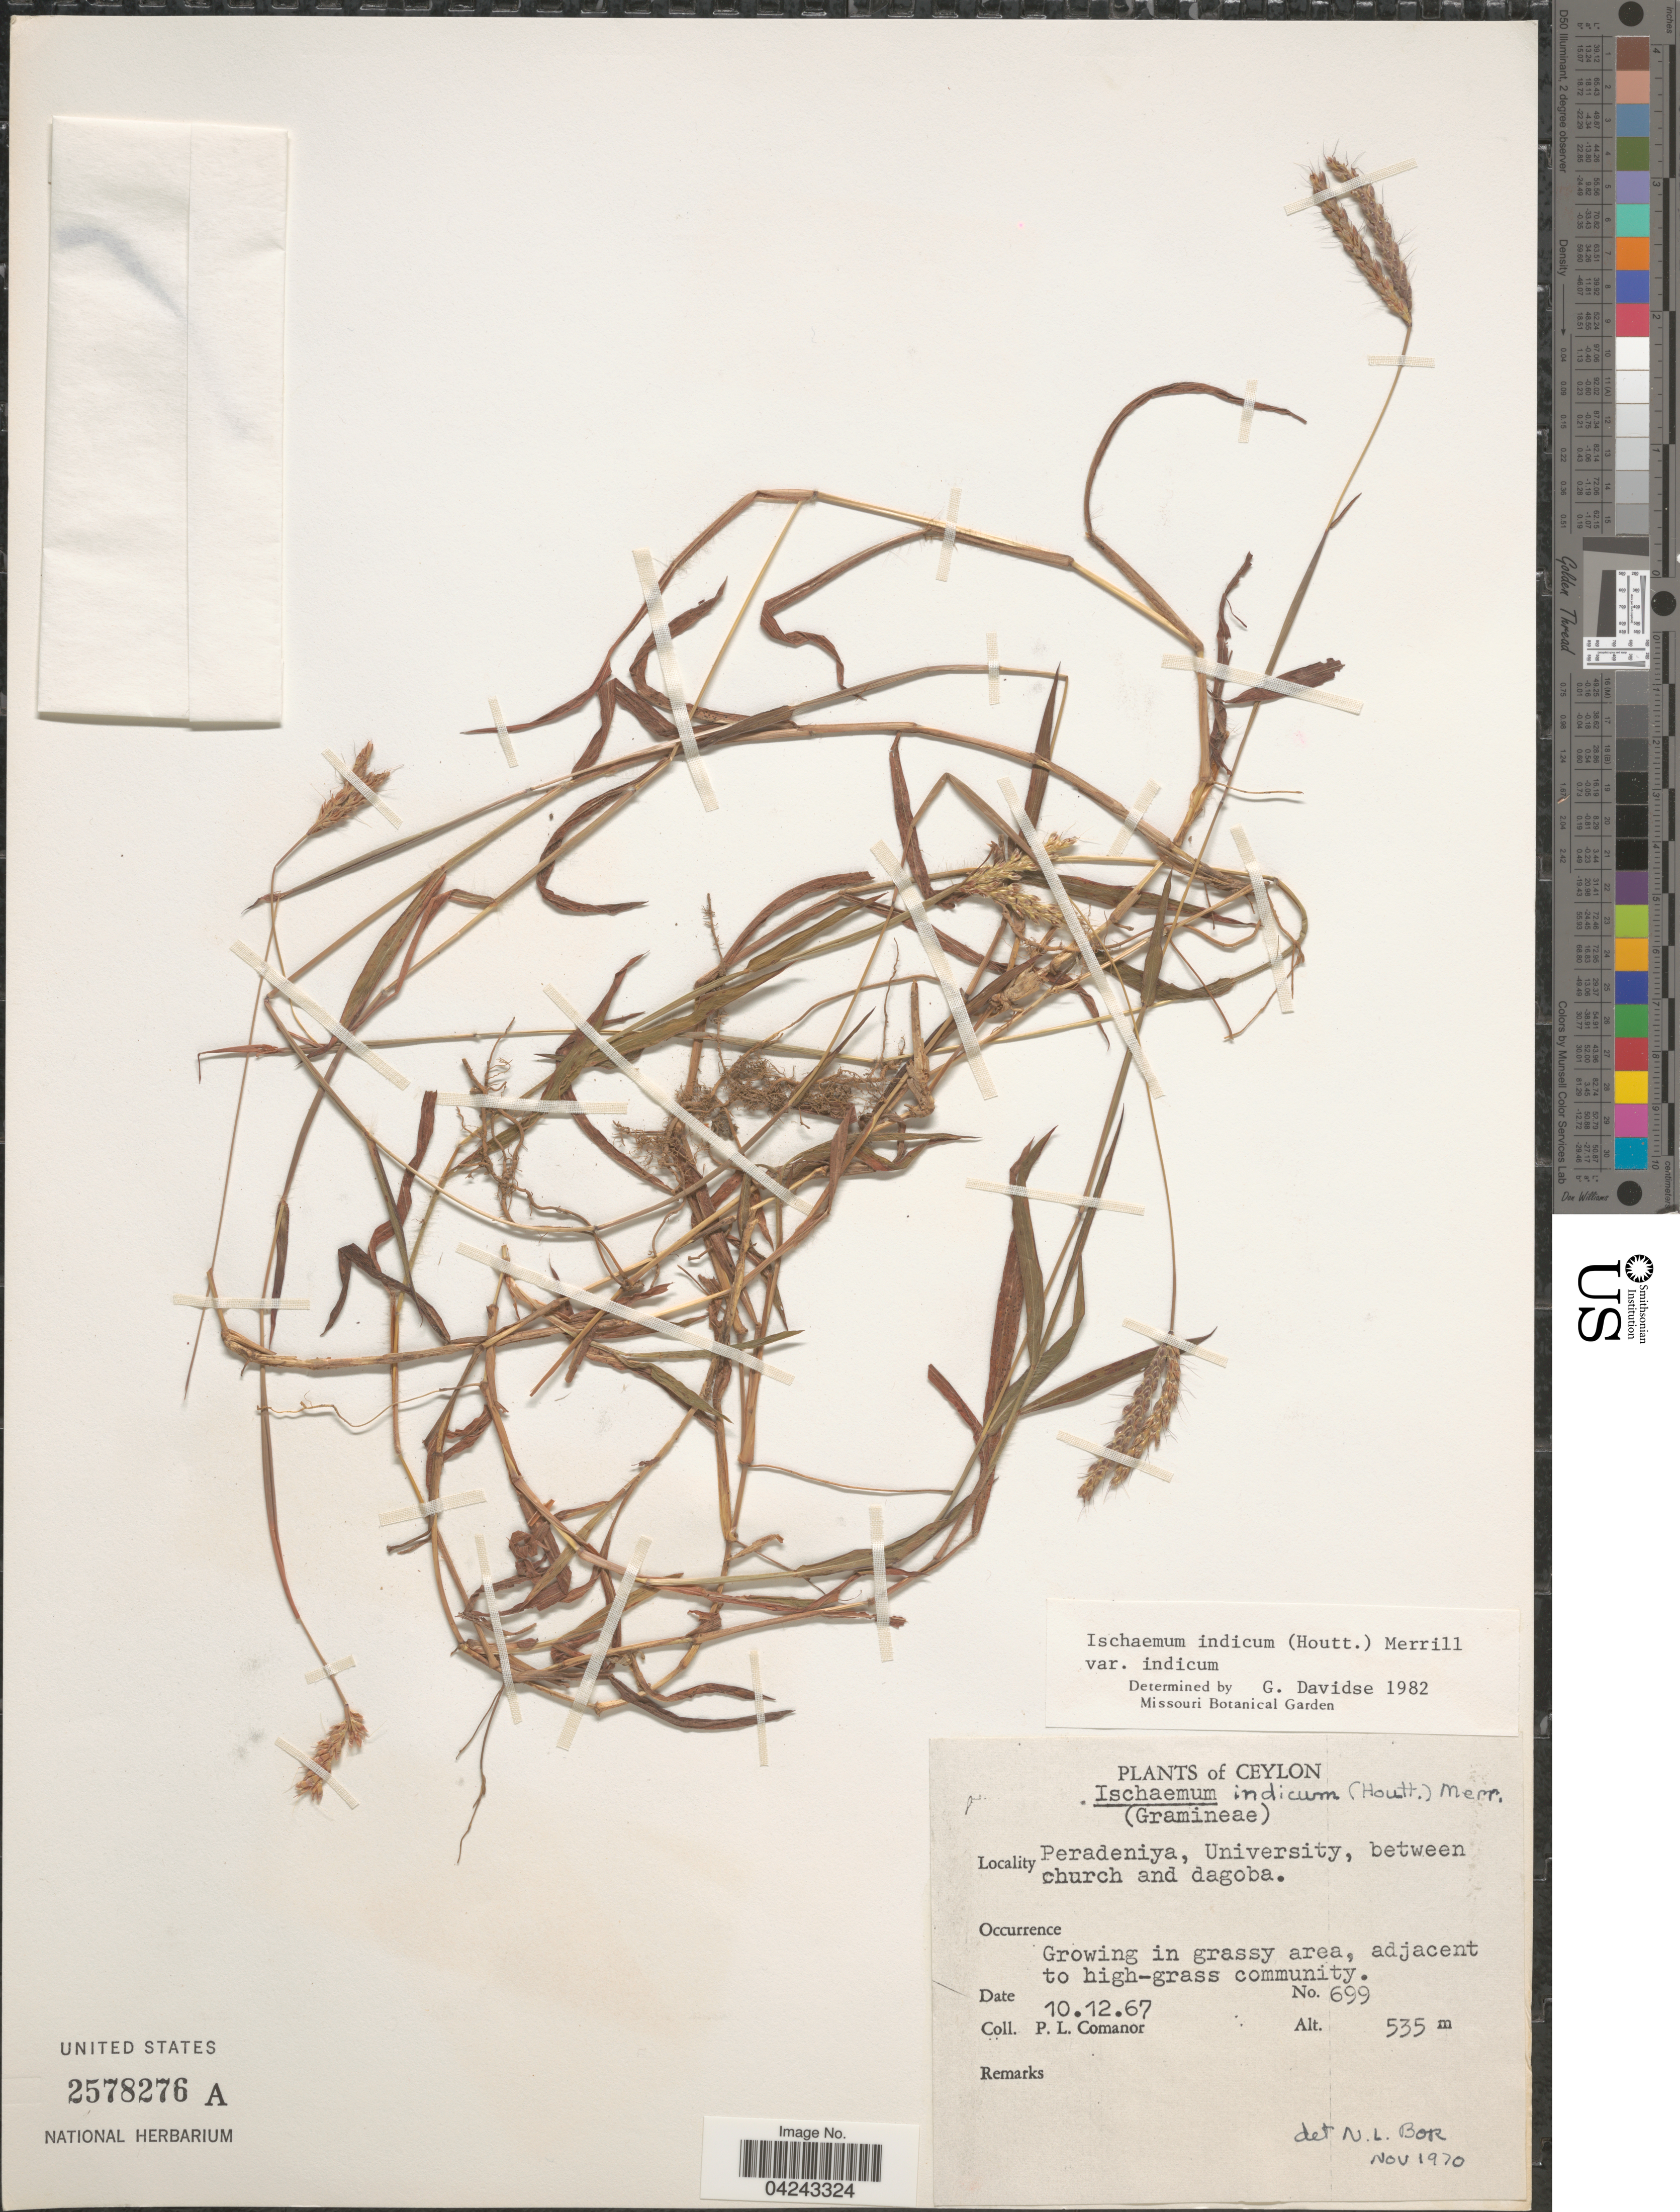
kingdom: Plantae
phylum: Tracheophyta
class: Liliopsida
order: Poales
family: Poaceae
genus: Ischaemum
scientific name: Ischaemum ciliare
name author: Retz.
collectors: P. Comanor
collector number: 699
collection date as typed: Transcribed d/m/y: 10/12/67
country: Sri Lanka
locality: Ceylon. Peradeniya, University, between church and dagoba.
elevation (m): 535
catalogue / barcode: US 2578276A